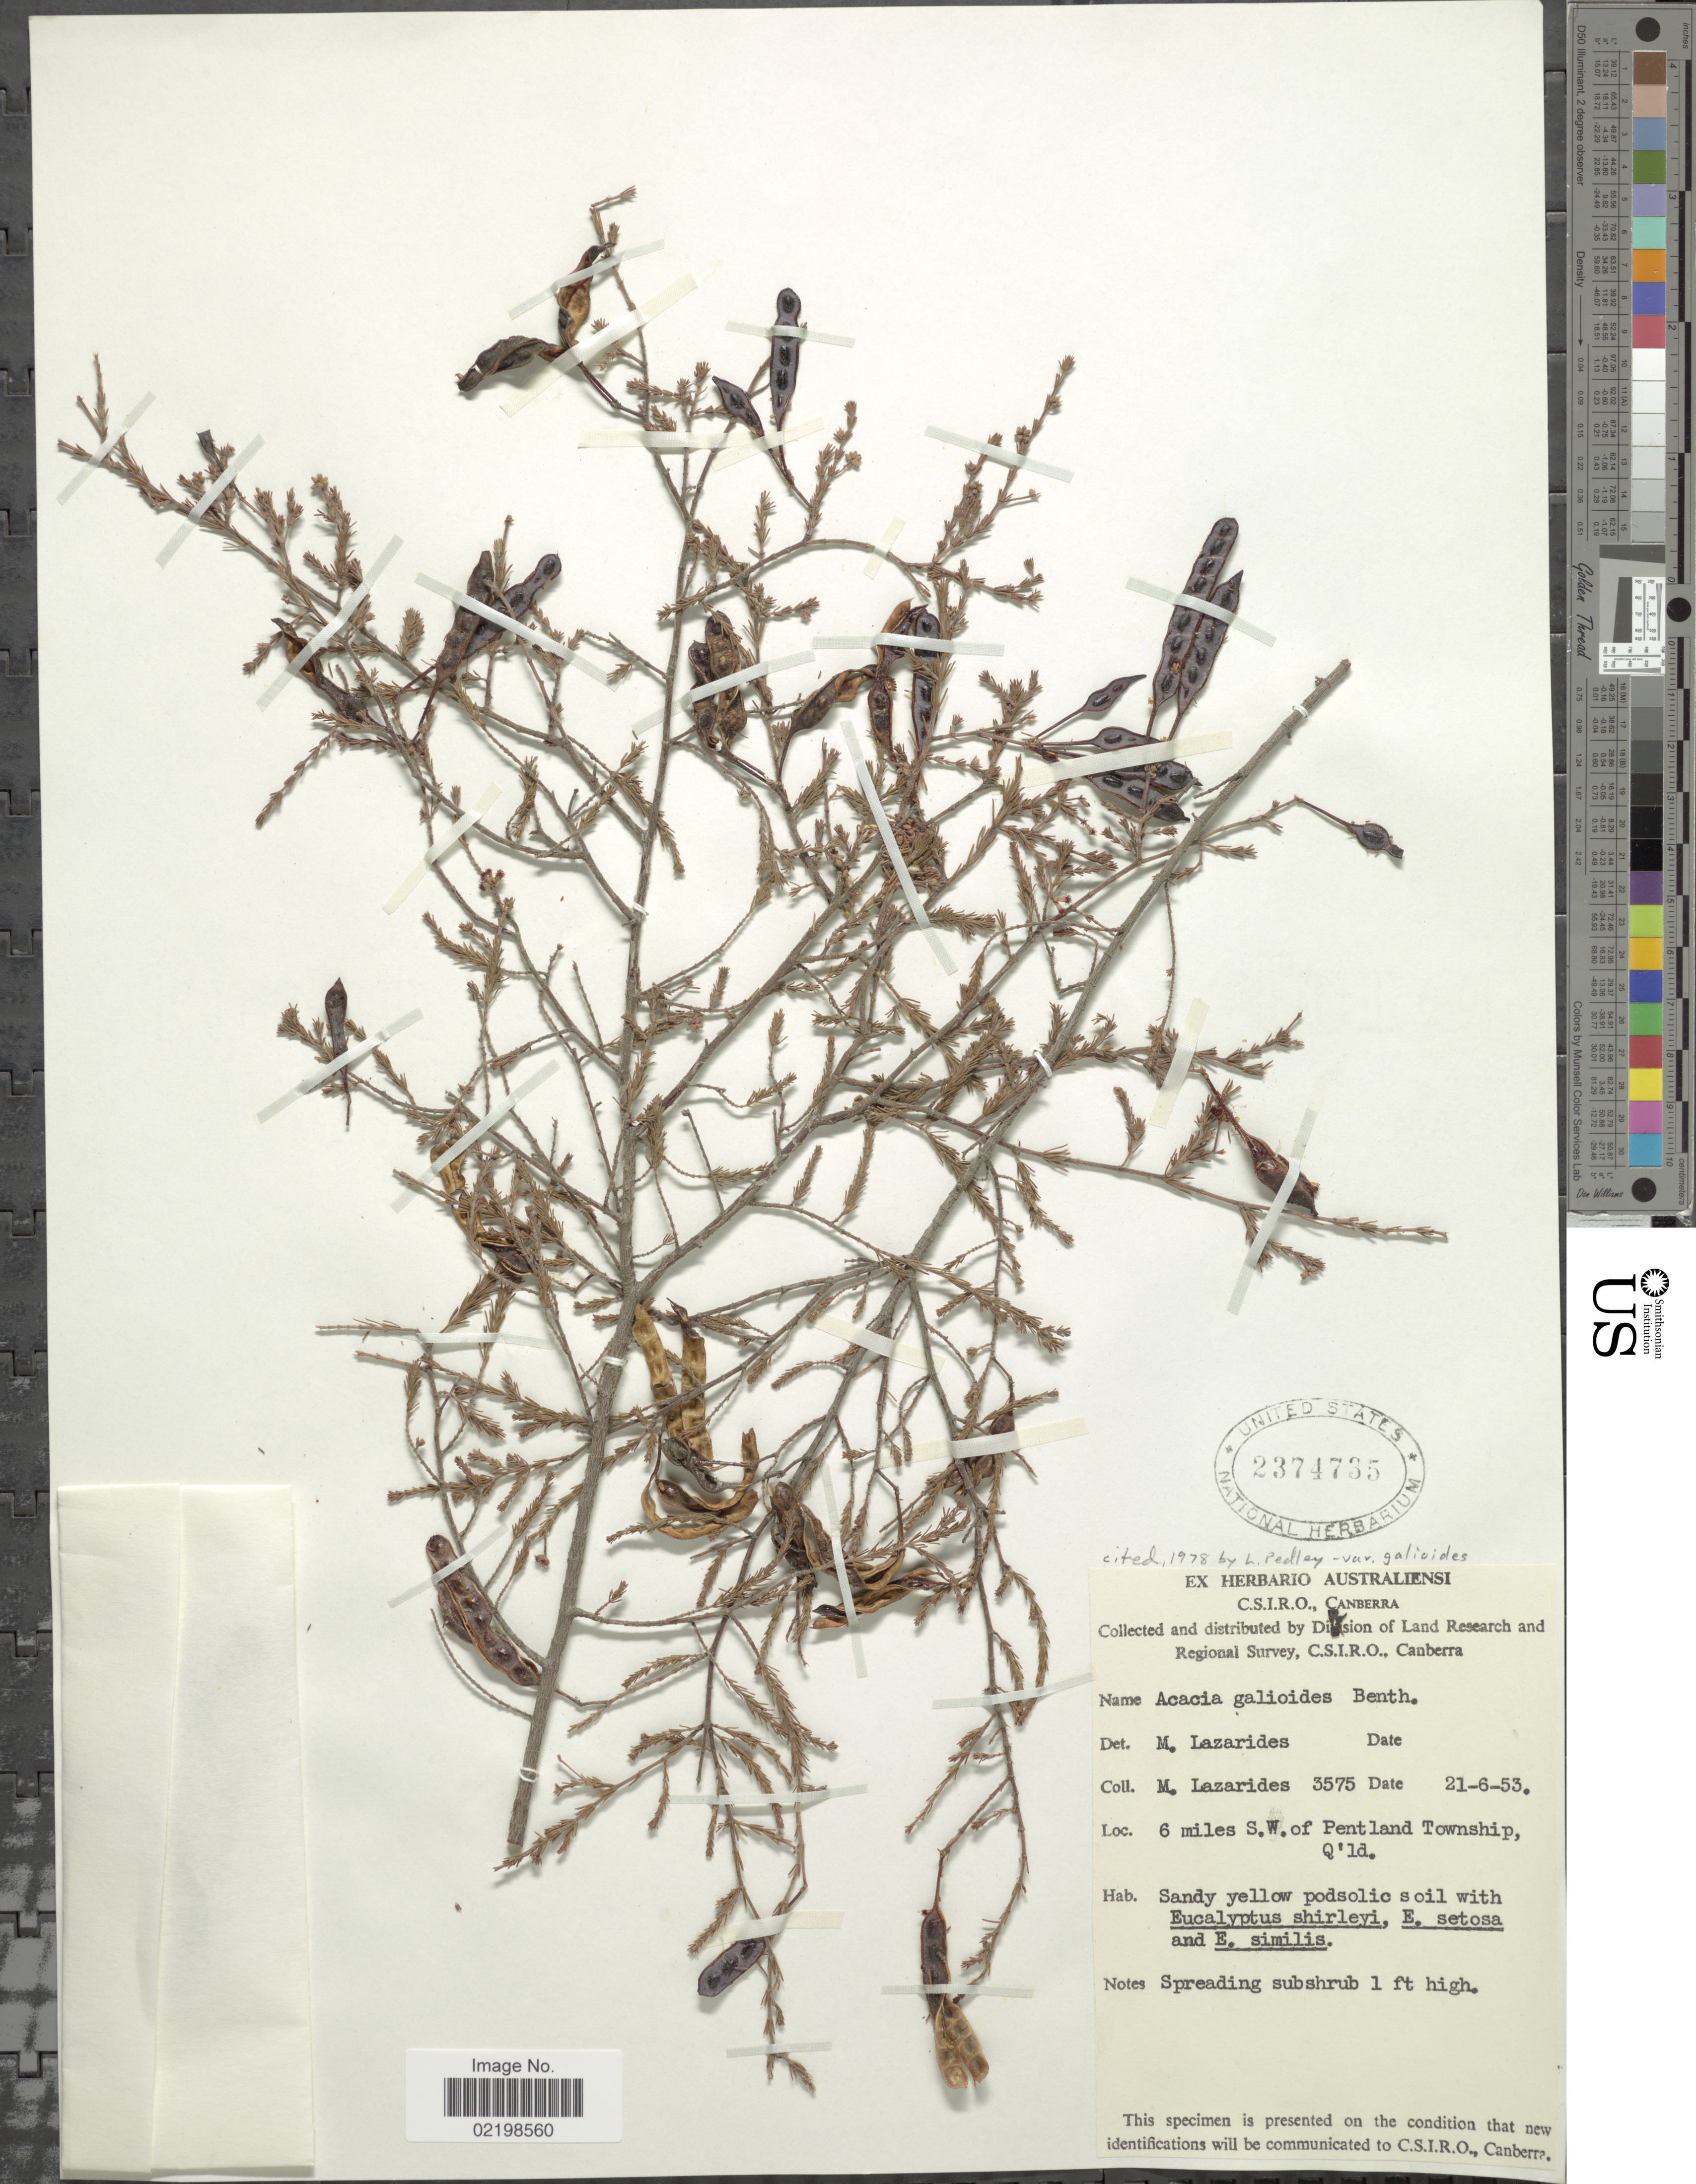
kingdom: Plantae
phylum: Tracheophyta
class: Magnoliopsida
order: Fabales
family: Fabaceae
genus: Acacia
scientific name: Acacia galioides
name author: Benth.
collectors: M. Lazarides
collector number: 3575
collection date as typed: Transcribed d/m/y: 21/6/53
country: Australia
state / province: Queensland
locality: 6 miles S.W. of Pentland Township, Q'ld.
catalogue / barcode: US 2374735